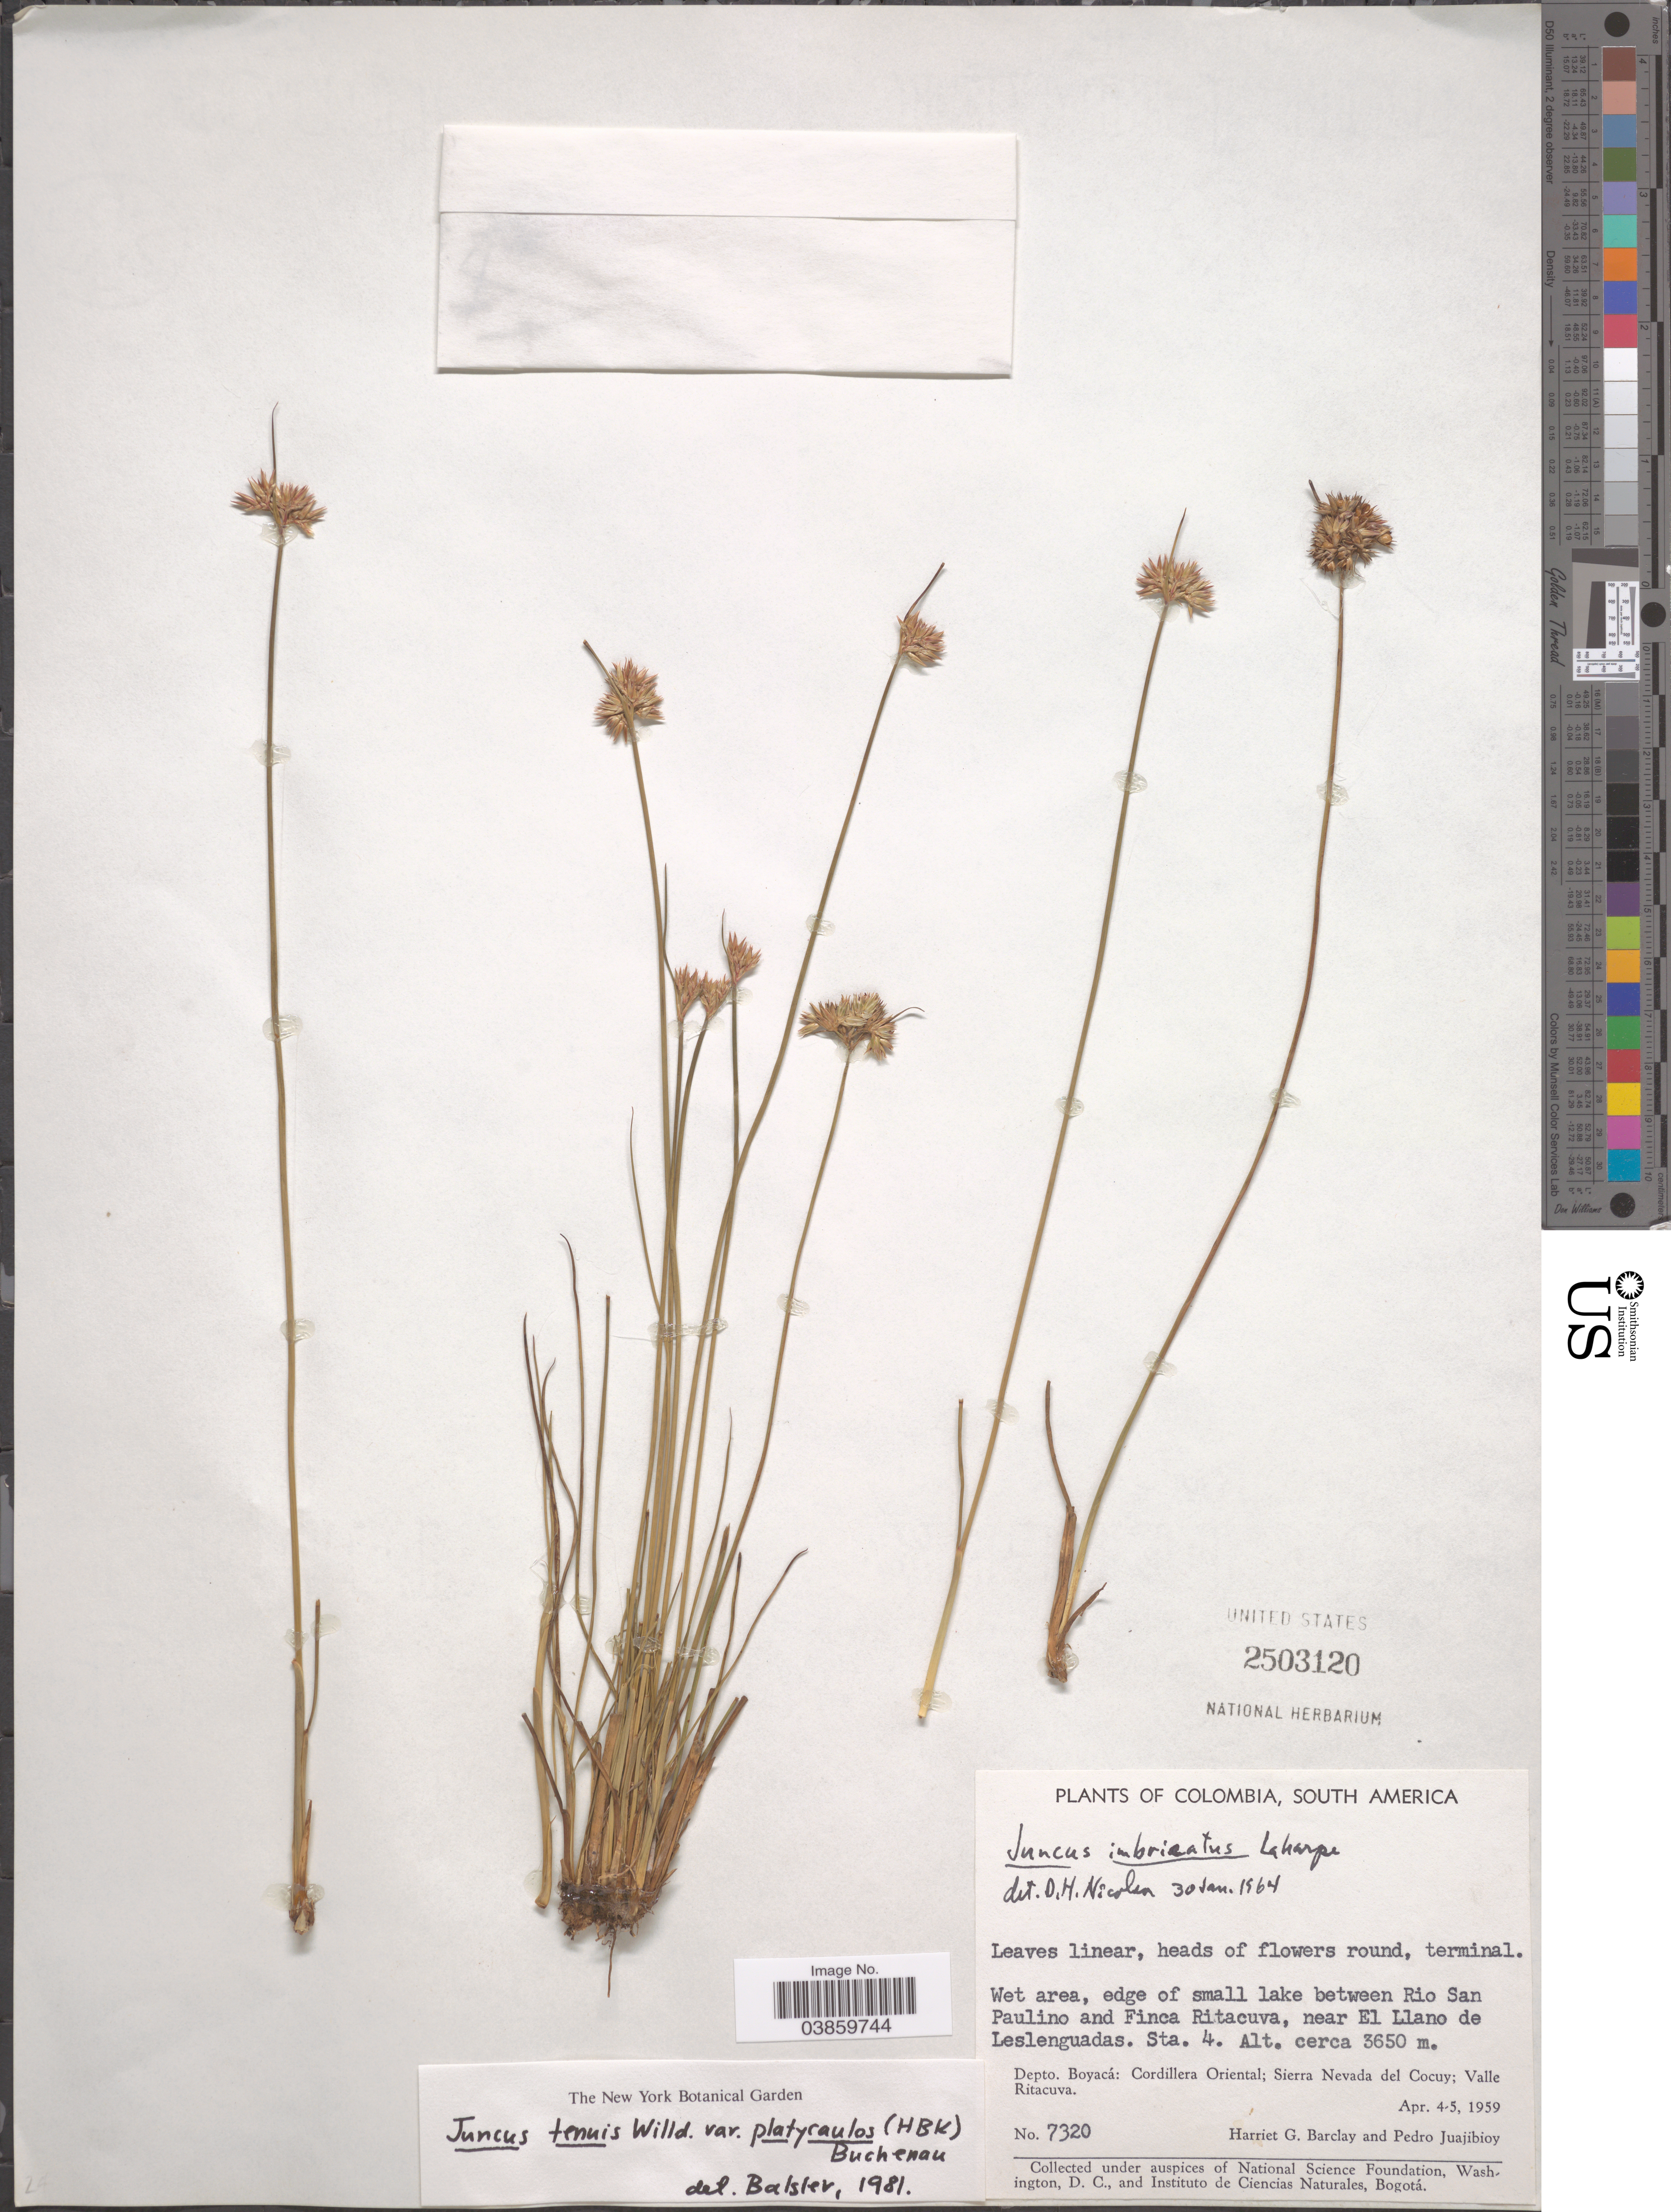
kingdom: Plantae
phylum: Tracheophyta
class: Liliopsida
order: Poales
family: Juncaceae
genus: Juncus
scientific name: Juncus tenuis var. platycaulos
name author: Buchenau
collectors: H. G. Barclay & P. Juajibioy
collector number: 7320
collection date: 1959-04-04/1959-04-05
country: Colombia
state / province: Boyacá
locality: Edge of small lake between Rio San Paulino and Finca Ritacuva, near El Llano de Leslenguadas. Sta. 4. Depto. Boyacá: Cordillera Oriental; Sierra Nevada del Cocuy; Valle Ritacuva.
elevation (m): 3650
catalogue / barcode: US 2503120